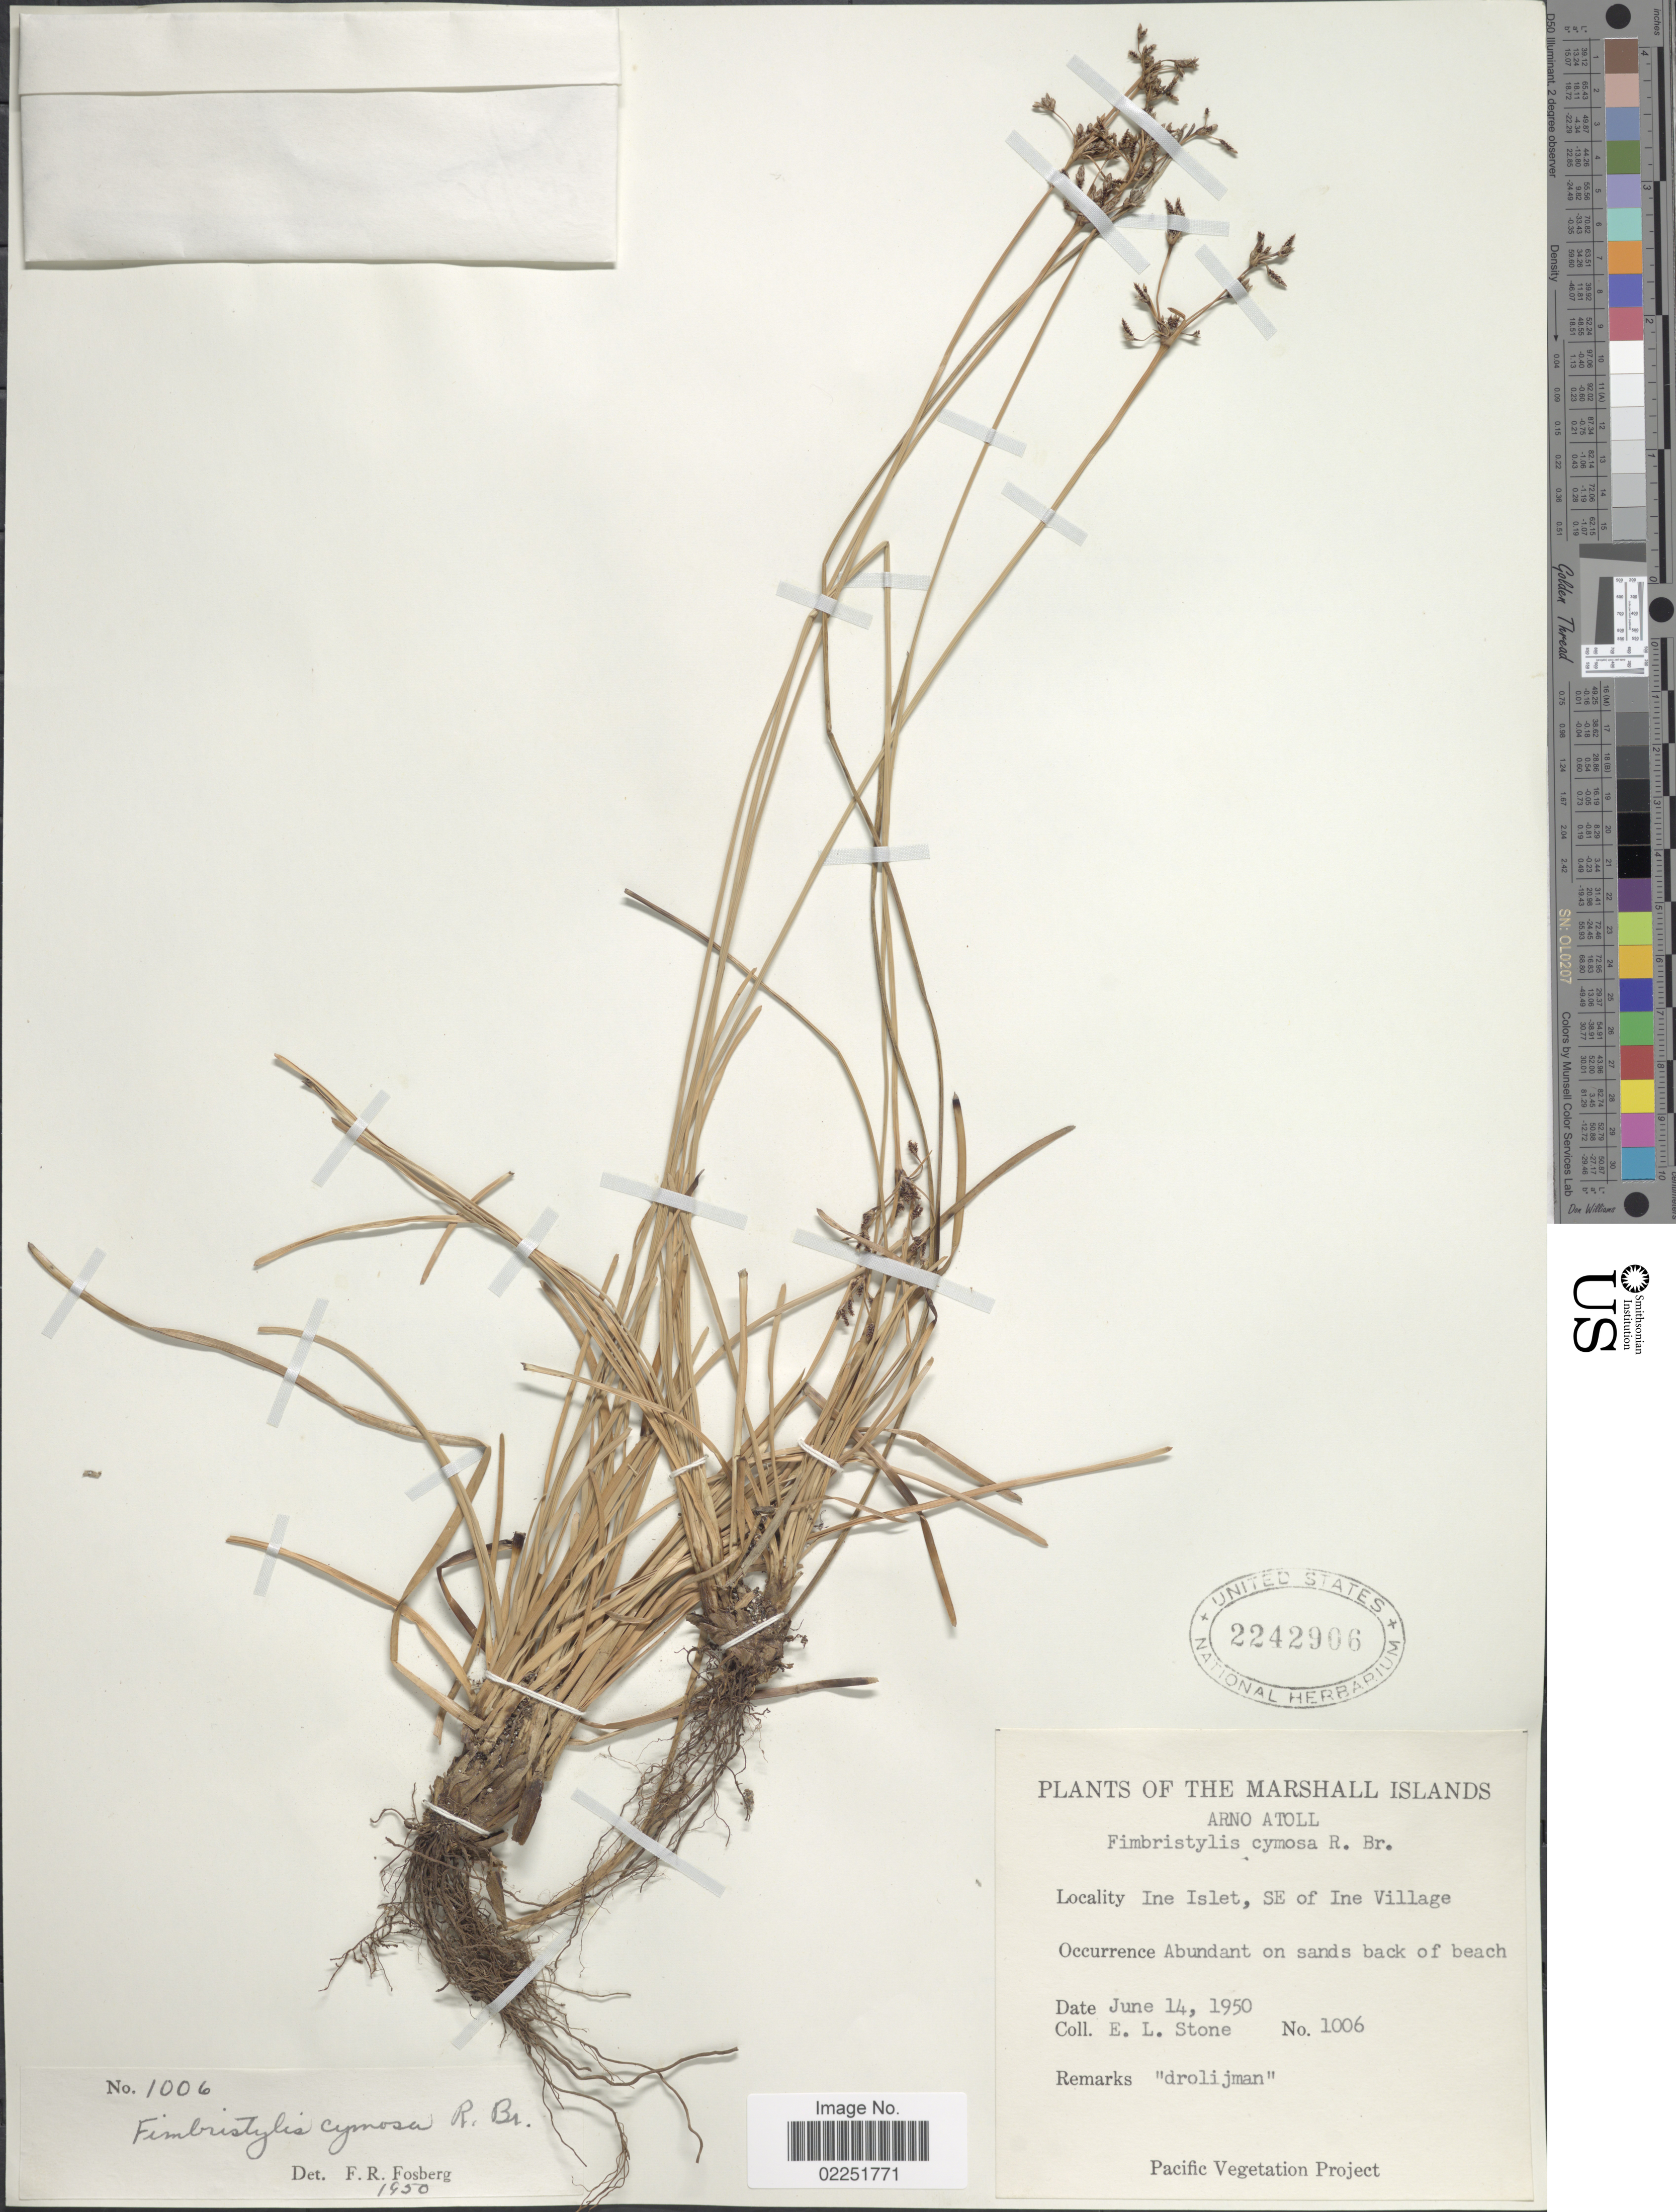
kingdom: Plantae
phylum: Tracheophyta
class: Liliopsida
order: Poales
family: Cyperaceae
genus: Fimbristylis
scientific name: Fimbristylis cymosa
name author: R. Br.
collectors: E. L. Stone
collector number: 1006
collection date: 1950-06-14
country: Marshall Islands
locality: Arno Atoll, Ine Islet, SE of Ine Village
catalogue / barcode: US 2242906